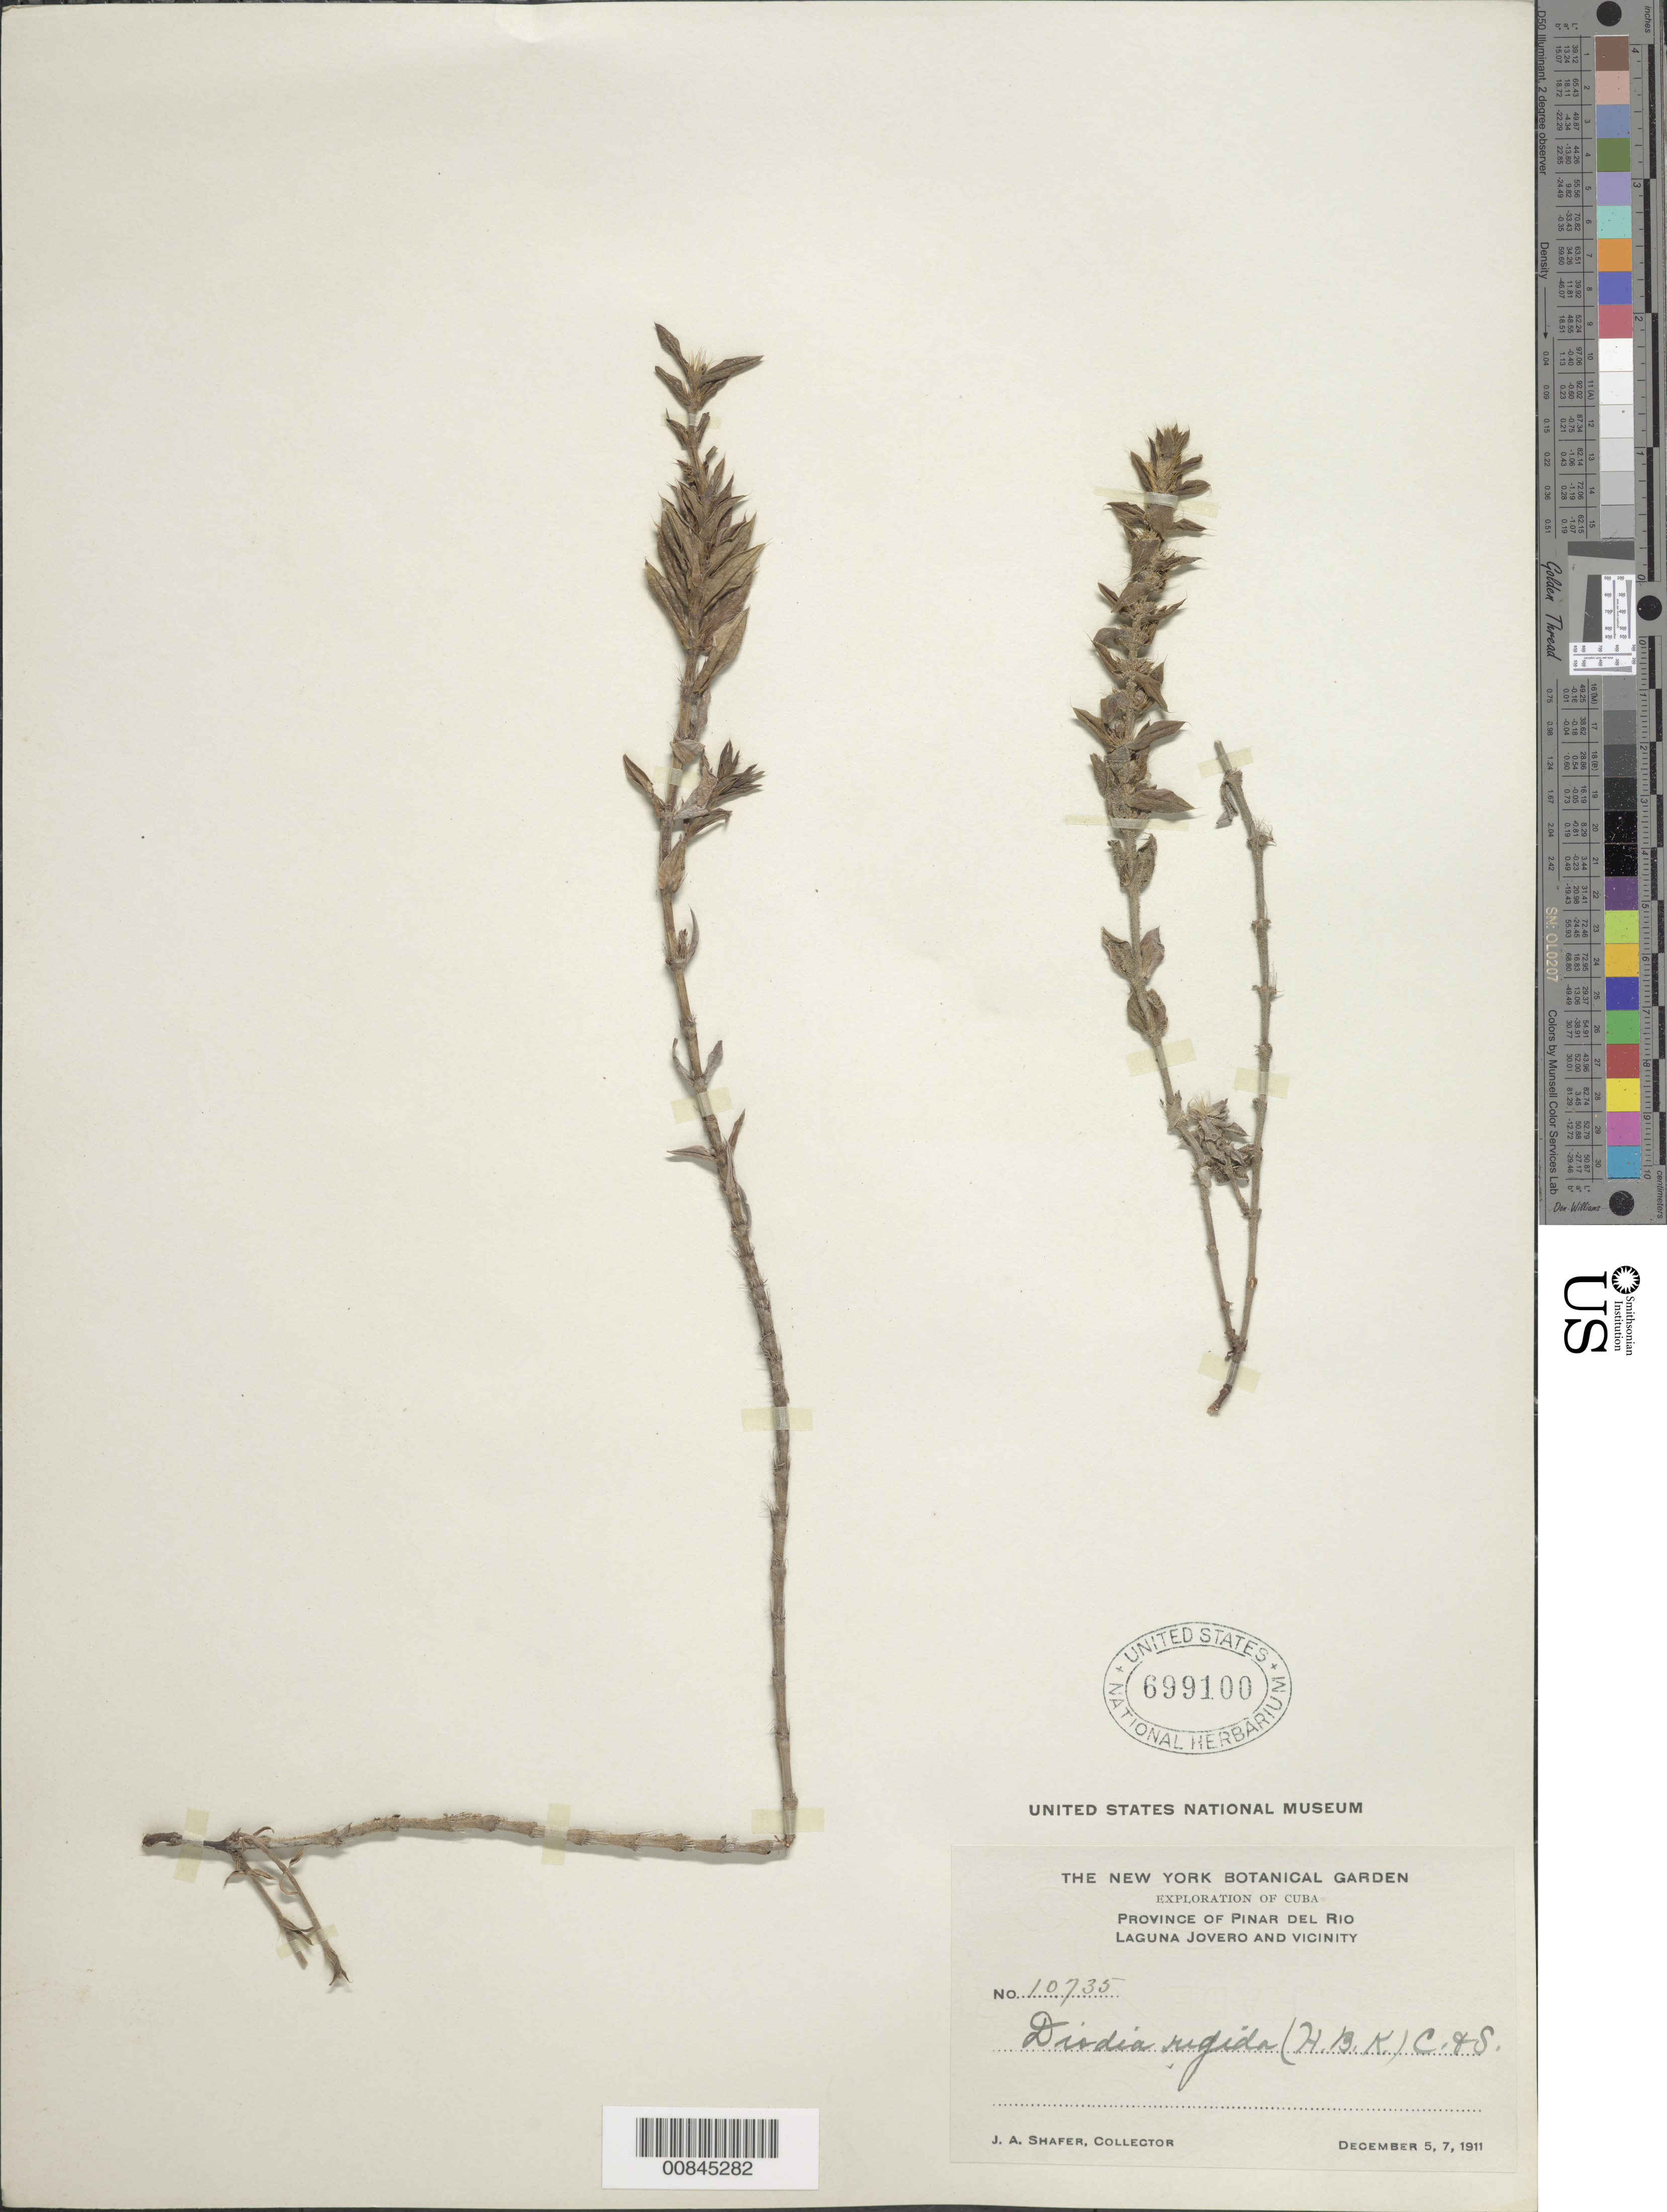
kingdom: Plantae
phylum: Tracheophyta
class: Magnoliopsida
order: Gentianales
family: Rubiaceae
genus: Diodella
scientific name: Diodella apiculata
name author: (Willd. ex Roem. & Schult.) Bacigalupo & E.L. Cabral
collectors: J. A. Shafer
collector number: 10735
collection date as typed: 05 Dec 1911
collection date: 1911-12-05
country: Cuba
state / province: Pinar del Río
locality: Laguna Jovero and vicinity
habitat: Near lagoon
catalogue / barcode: US 699100